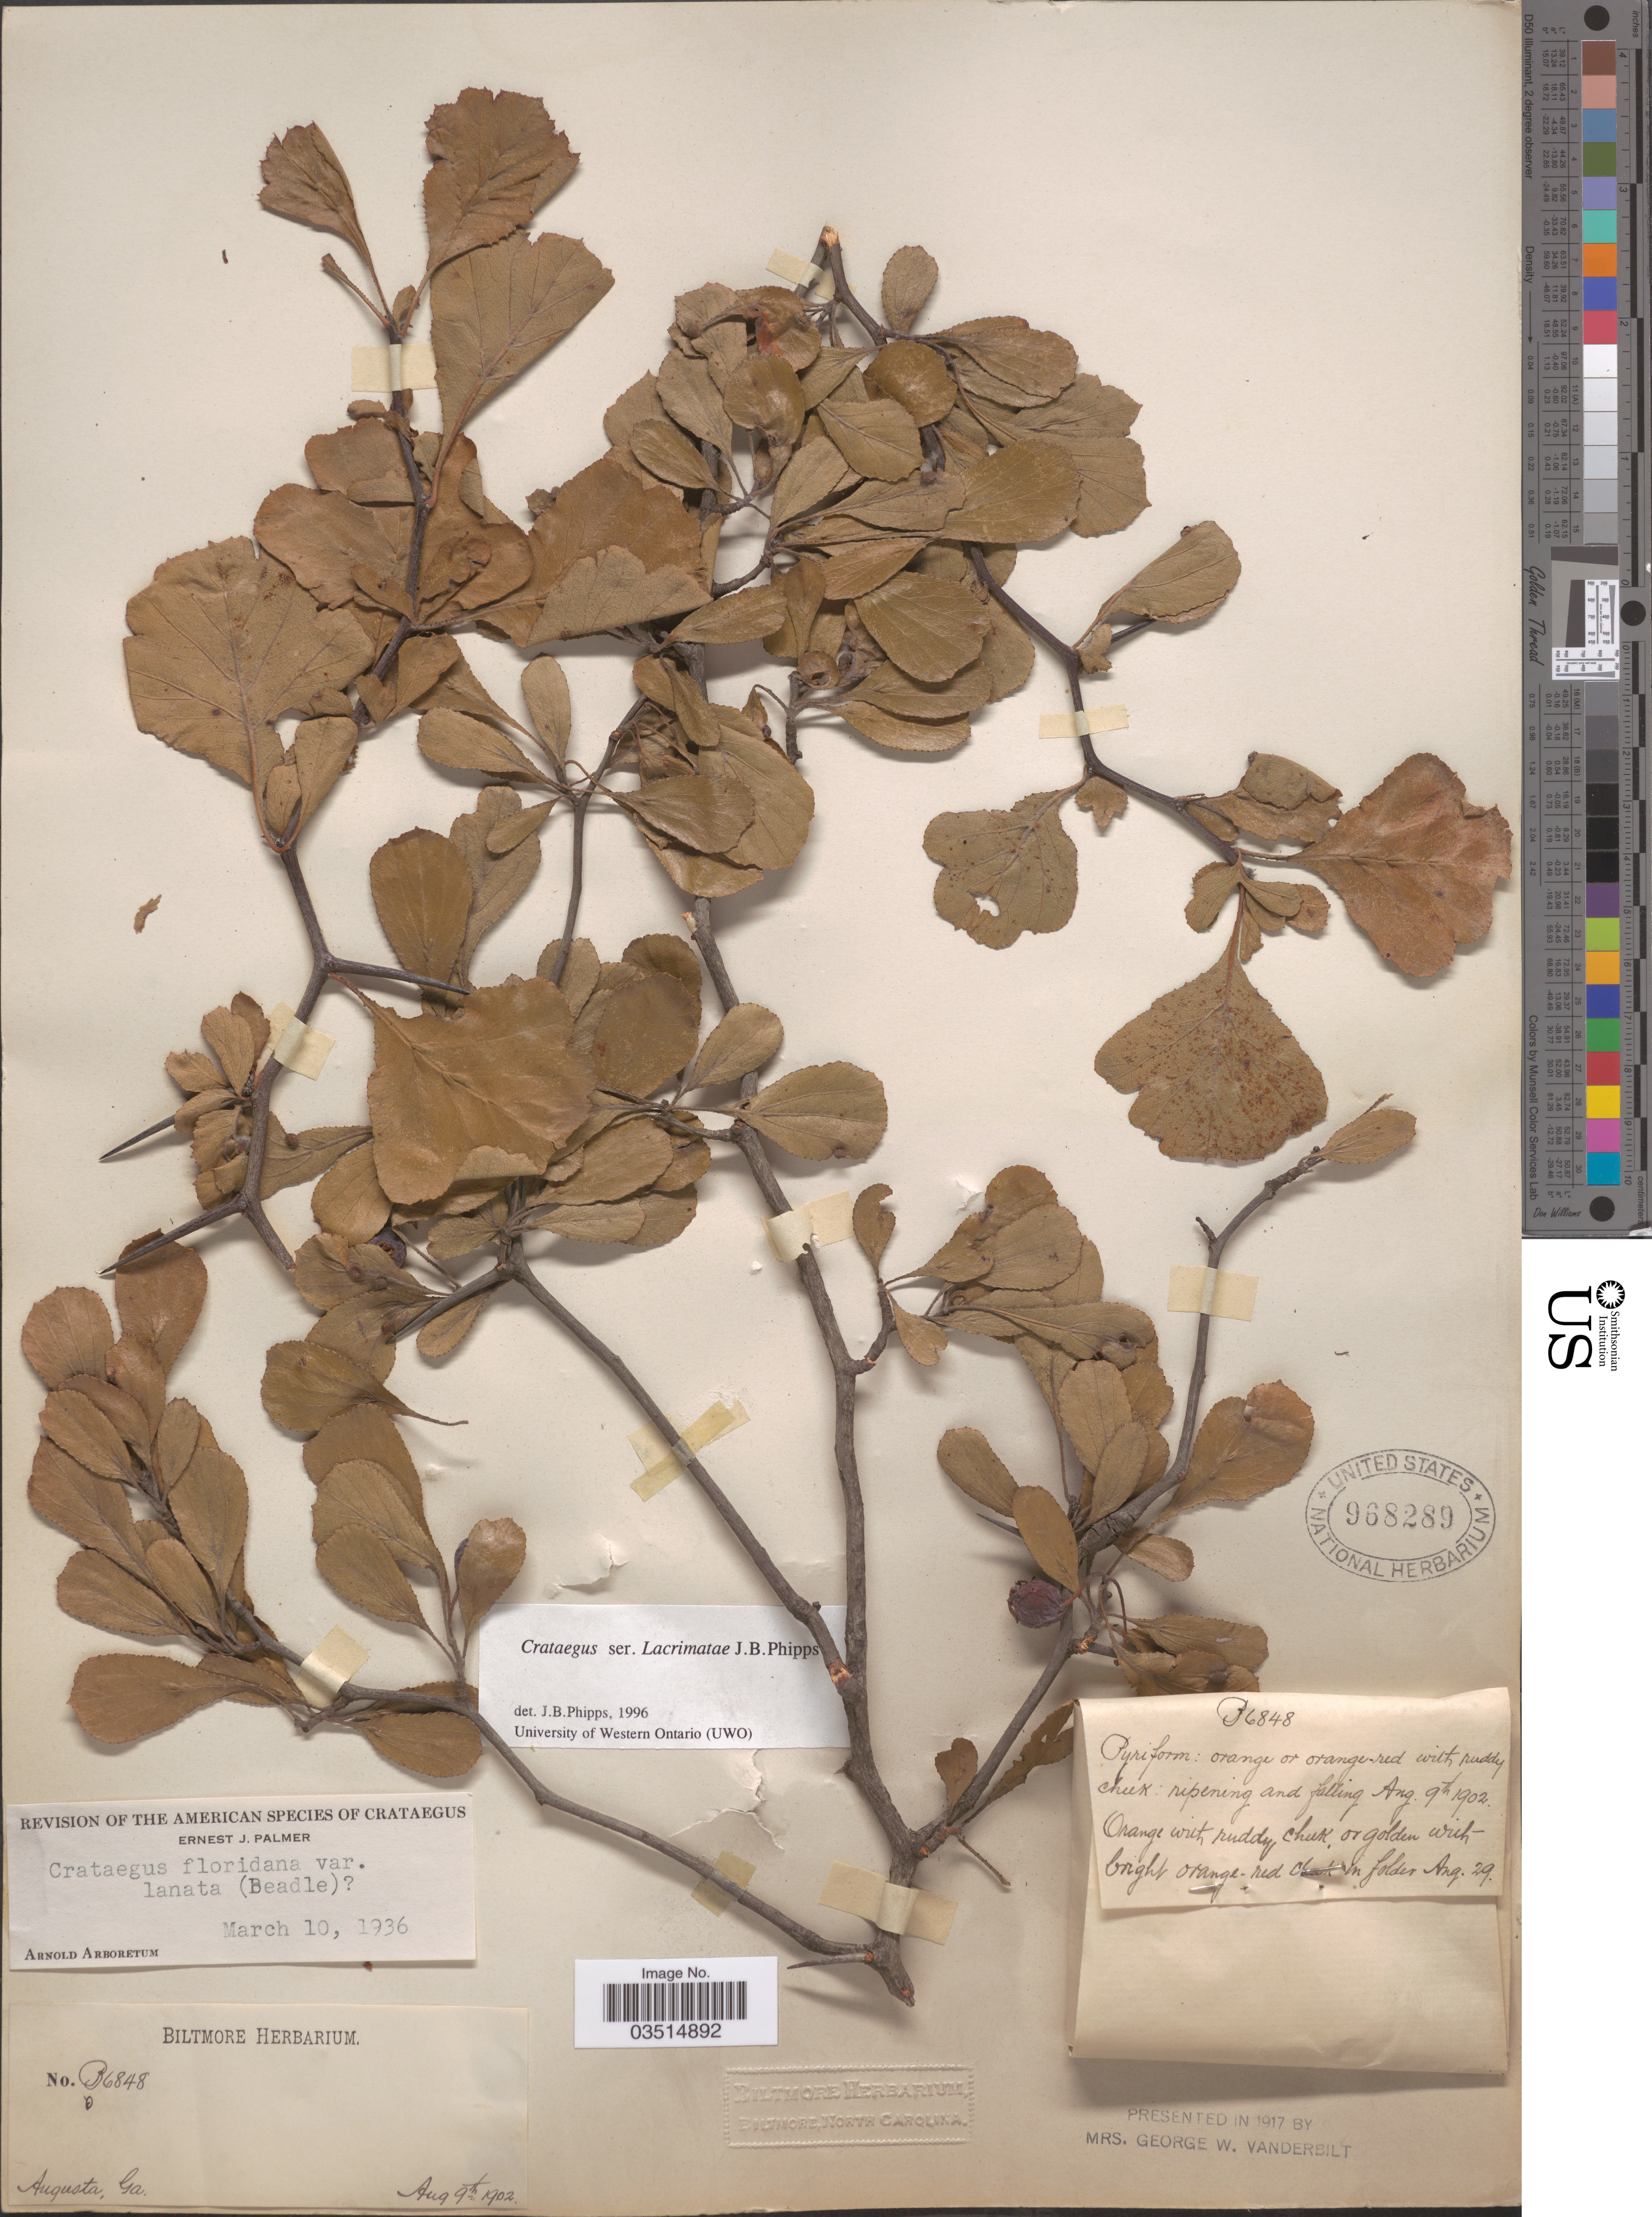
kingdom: Plantae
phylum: Tracheophyta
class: Magnoliopsida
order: Rosales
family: Rosaceae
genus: Crataegus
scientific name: Crataegus floridana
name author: Sarg.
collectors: ex herb. Biltmore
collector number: B6848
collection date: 1902-08-09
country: United States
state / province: Georgia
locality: Augusta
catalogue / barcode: US 968289